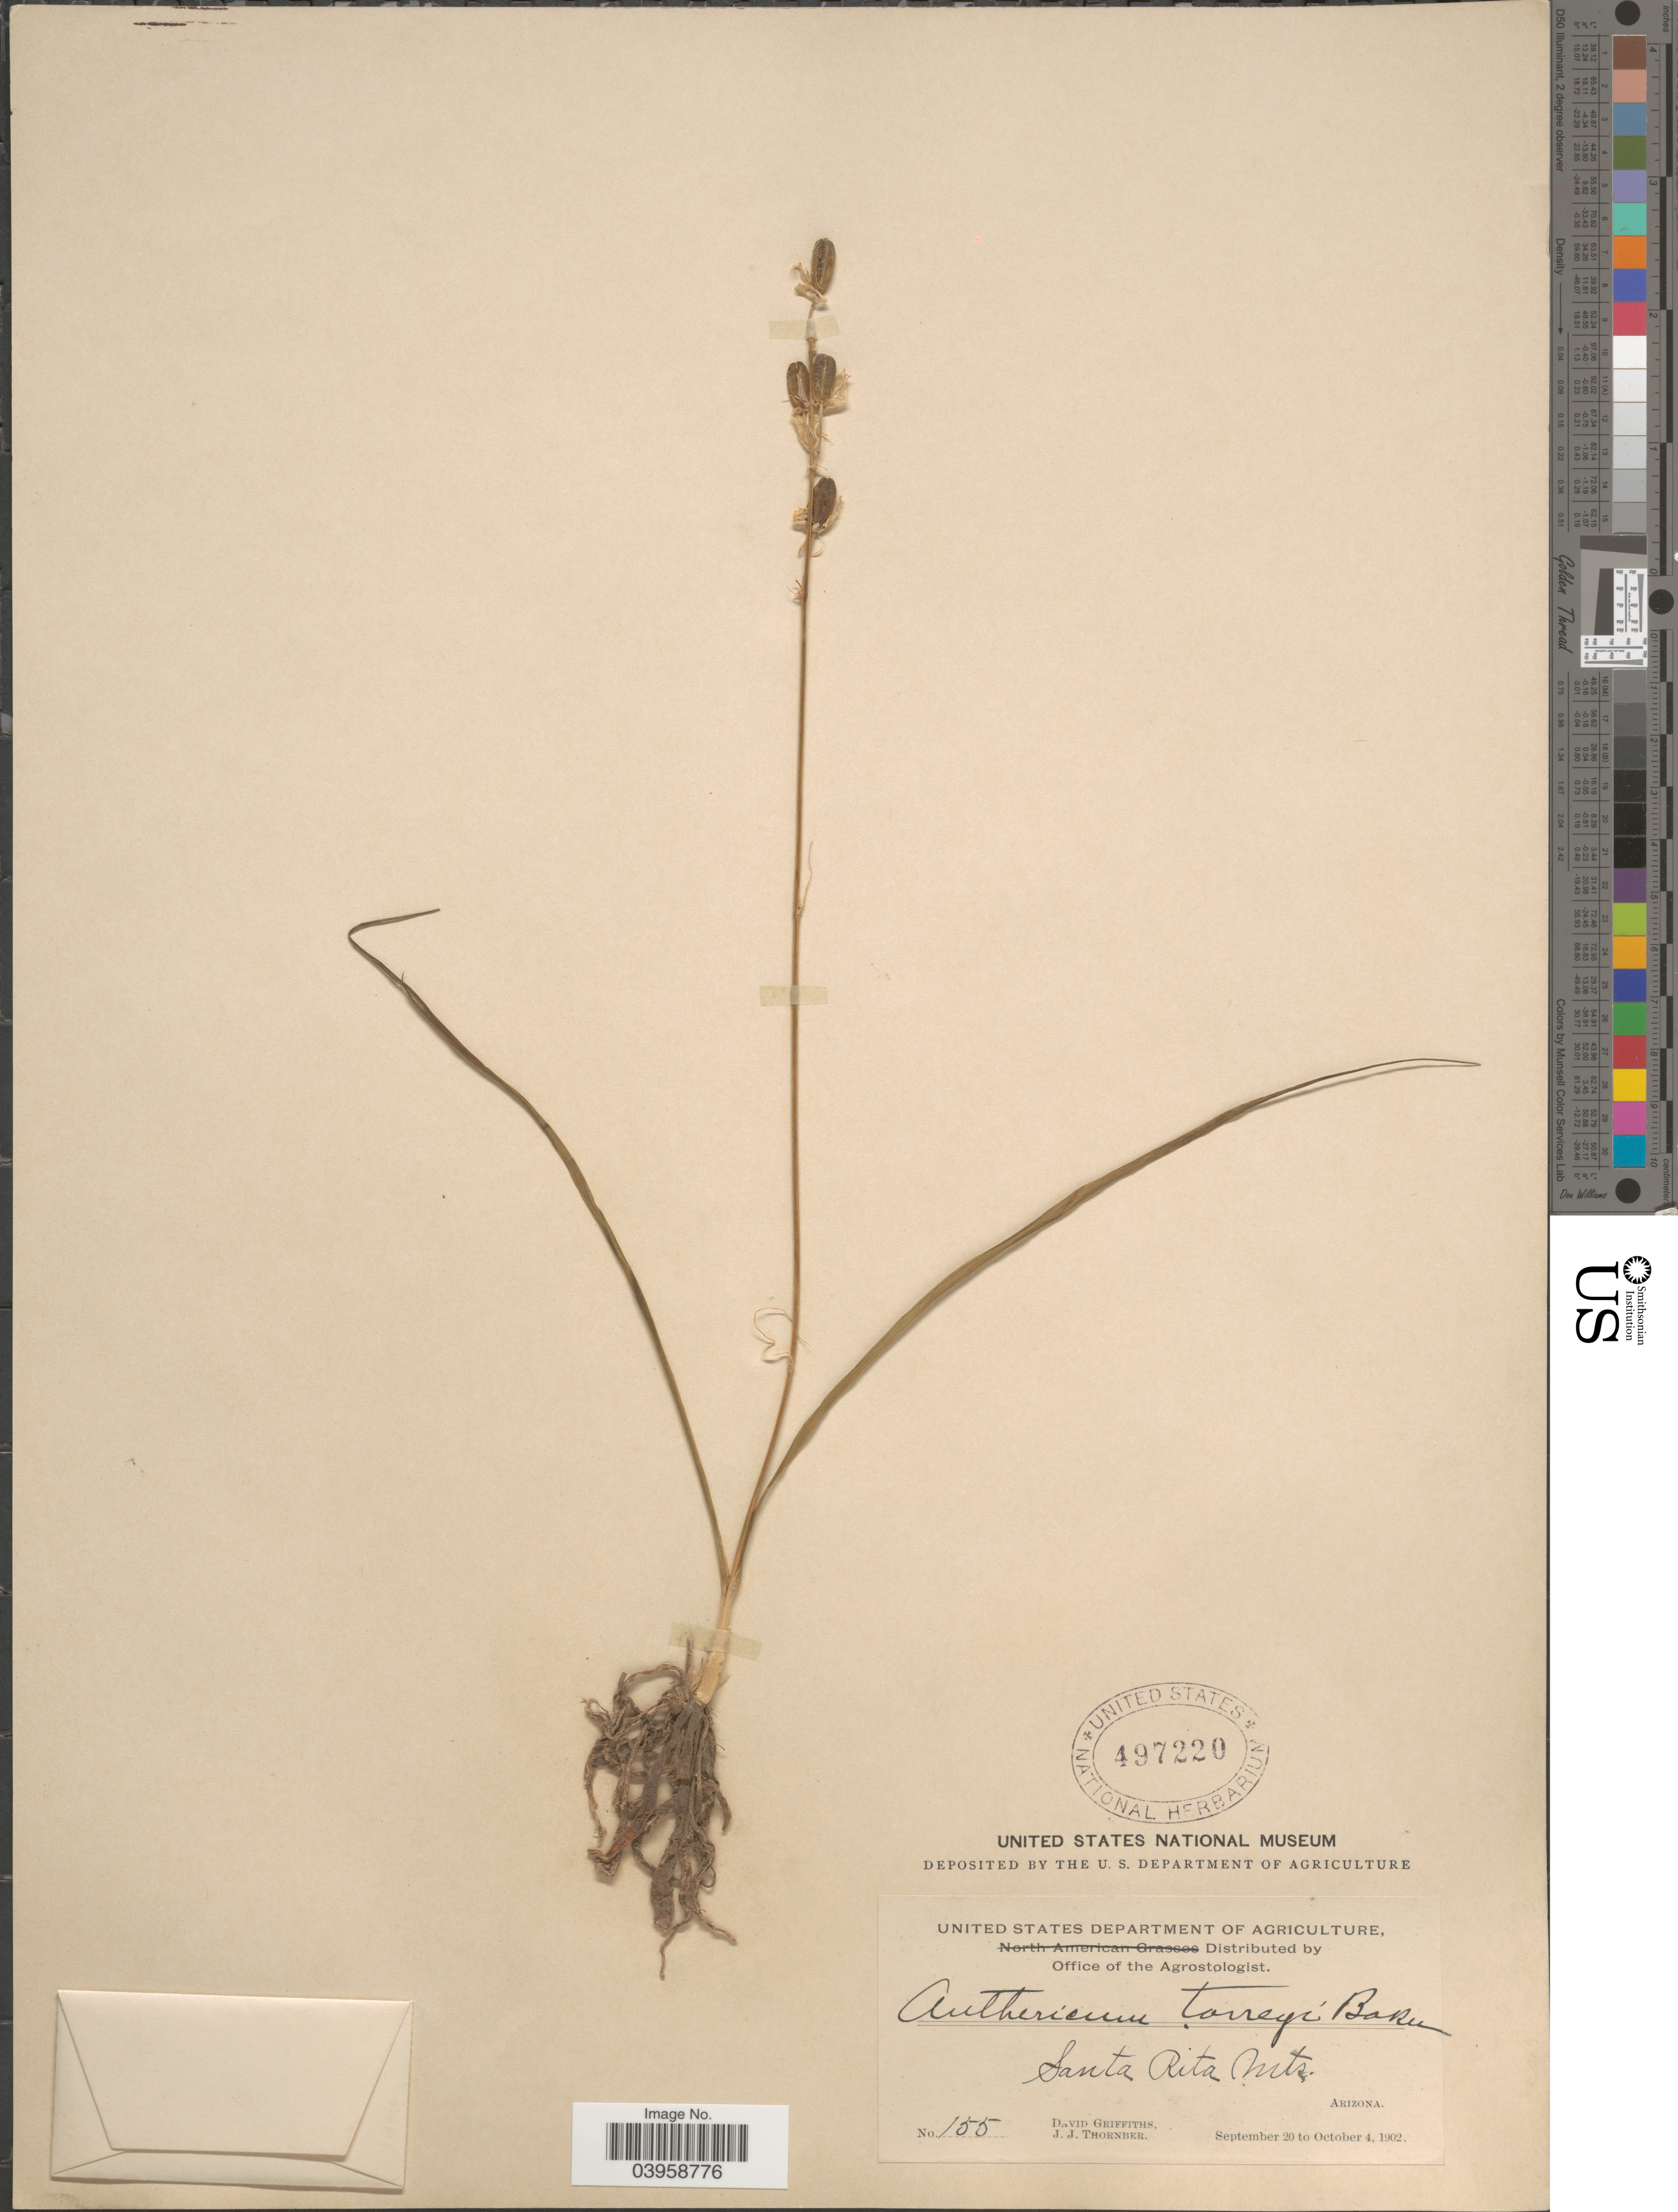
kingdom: Plantae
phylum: Tracheophyta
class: Liliopsida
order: Asparagales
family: Asparagaceae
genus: Anthericum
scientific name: Anthericum torreyi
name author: Baker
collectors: D. Griffiths & J. Thornber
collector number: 155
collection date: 1902-09-20/1902-10-04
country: United States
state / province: Arizona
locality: Santa Rita Mts.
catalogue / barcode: US 497220